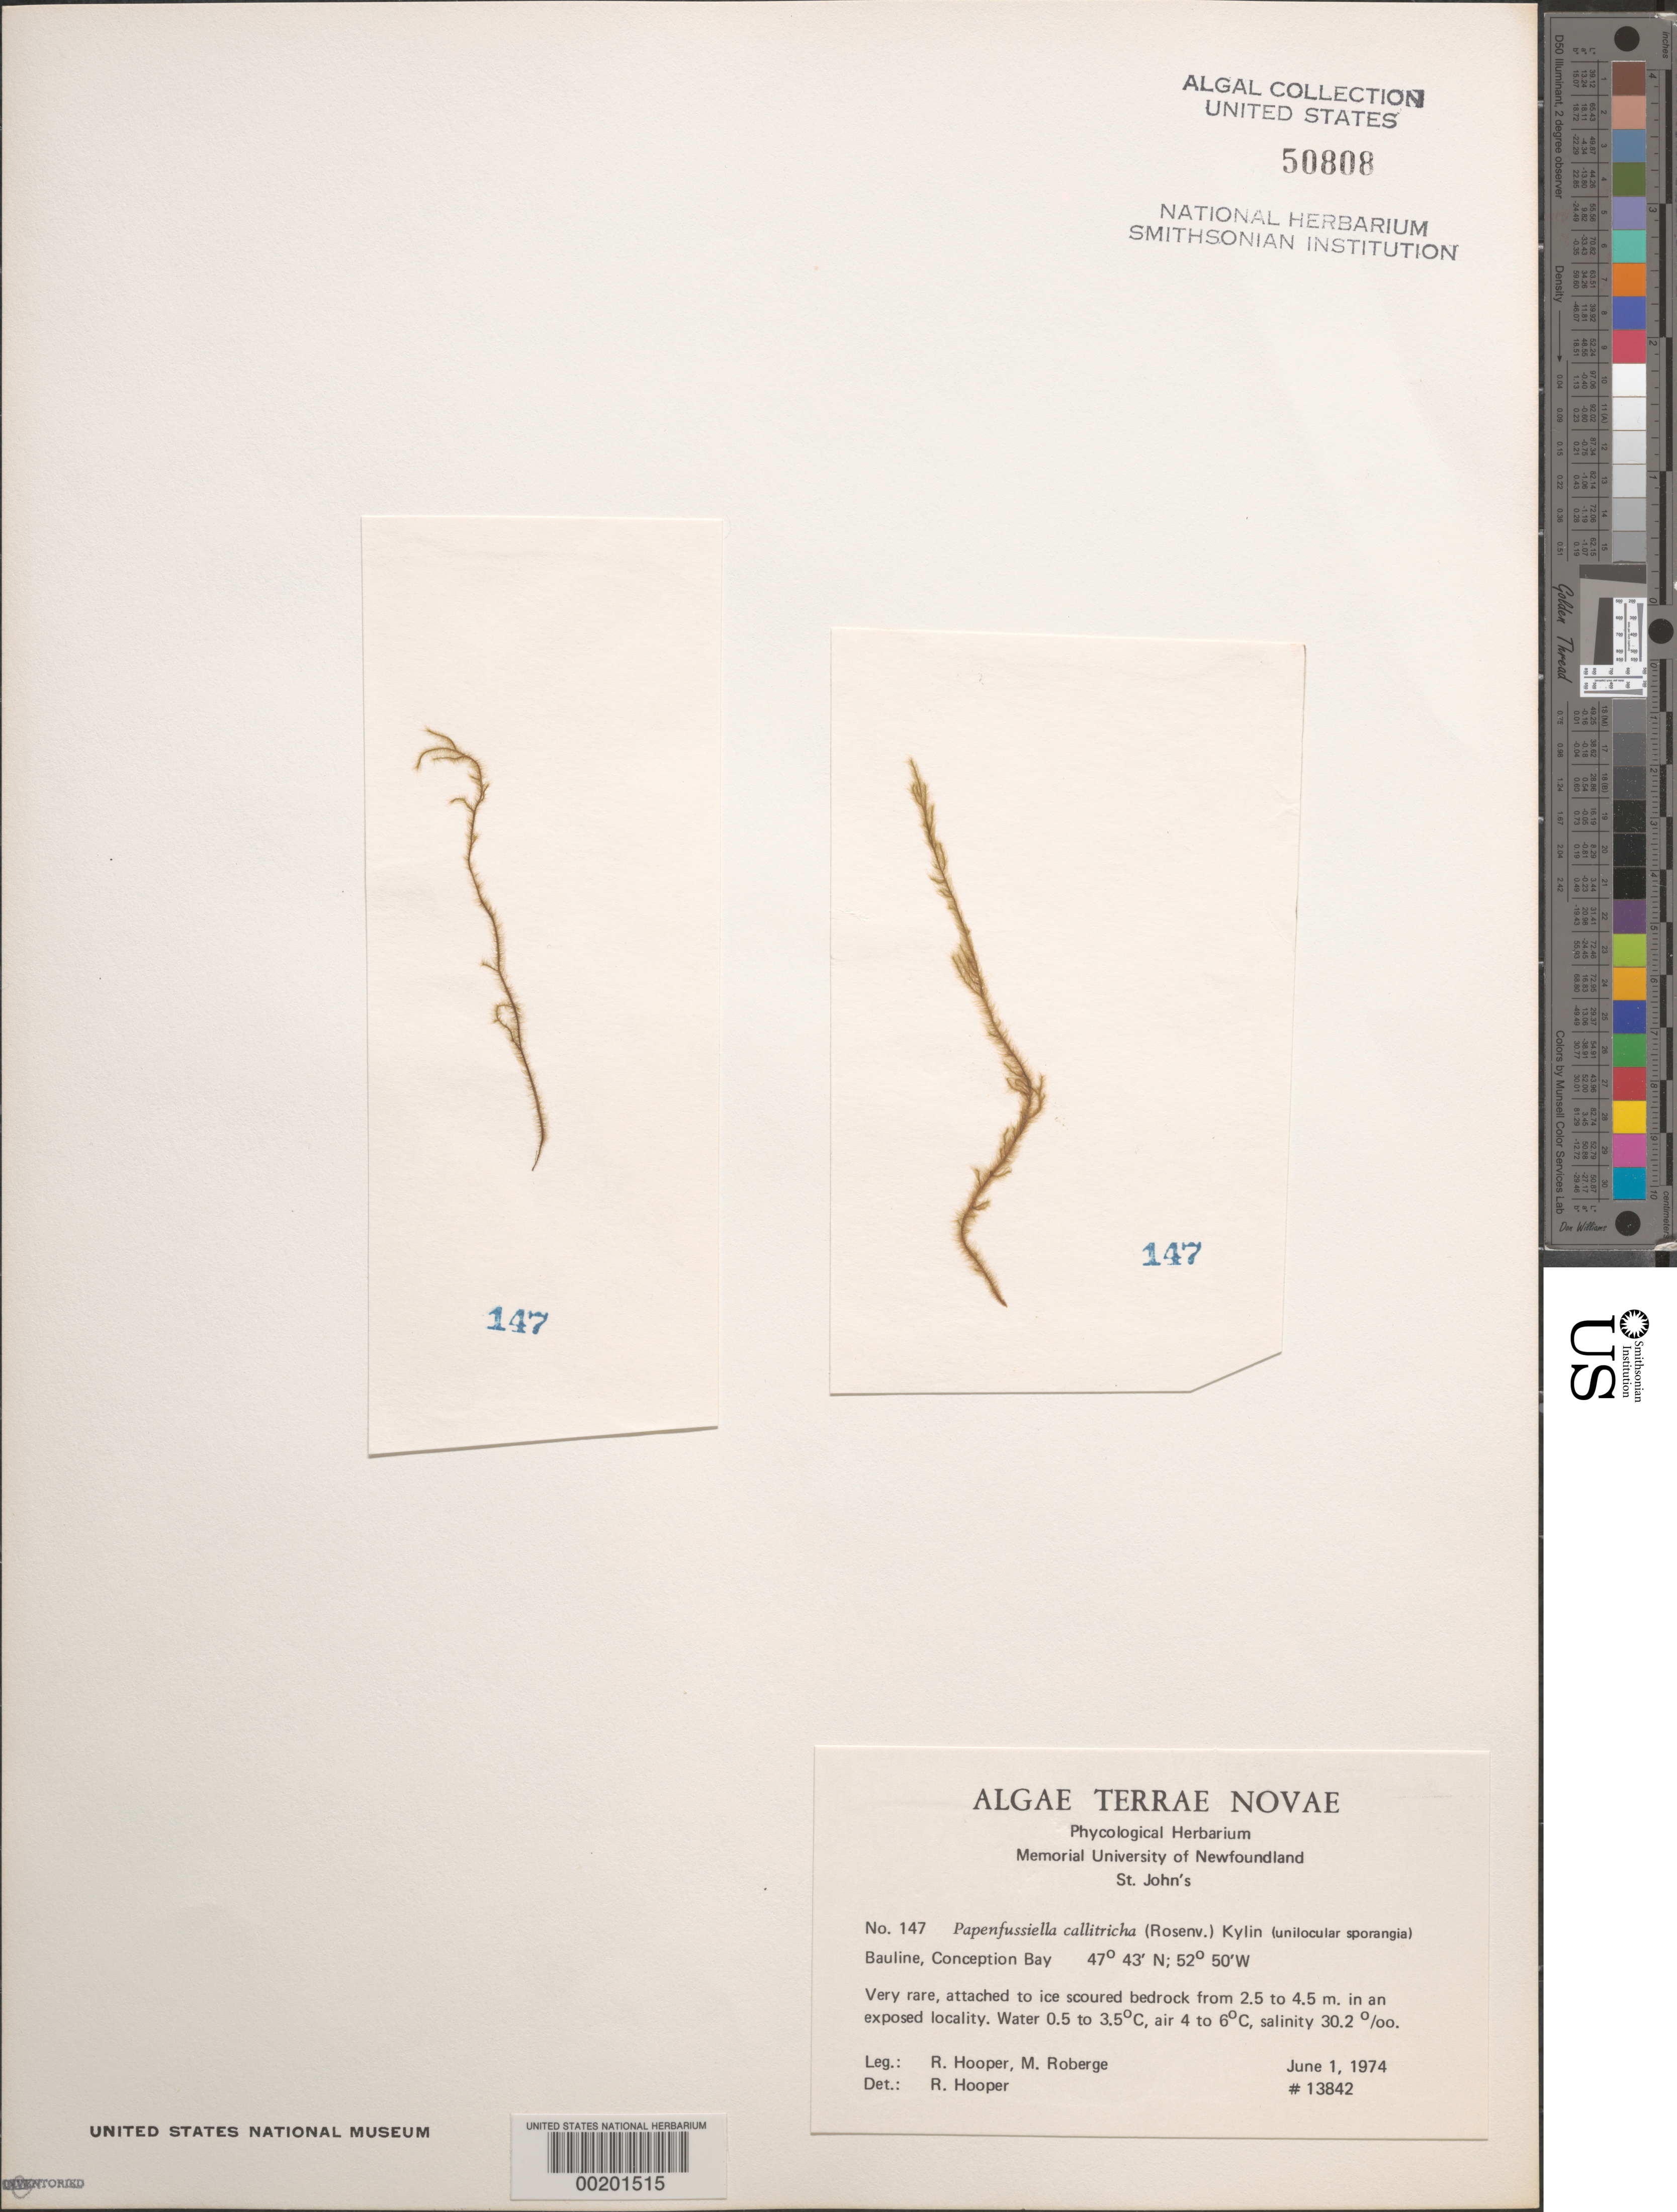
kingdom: Chromista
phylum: Ochrophyta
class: Phaeophyceae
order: Ectocarpales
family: Chordariaceae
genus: Papenfussiella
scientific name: Papenfussiella callitricha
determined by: Hooper, R. G.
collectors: R. G. Hooper & M. Roberge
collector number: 13842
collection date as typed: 01 Jun 1974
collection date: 1974-06-01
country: Canada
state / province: Newfoundland and Labrador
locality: Bauline, Conception Bay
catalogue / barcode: US 50808